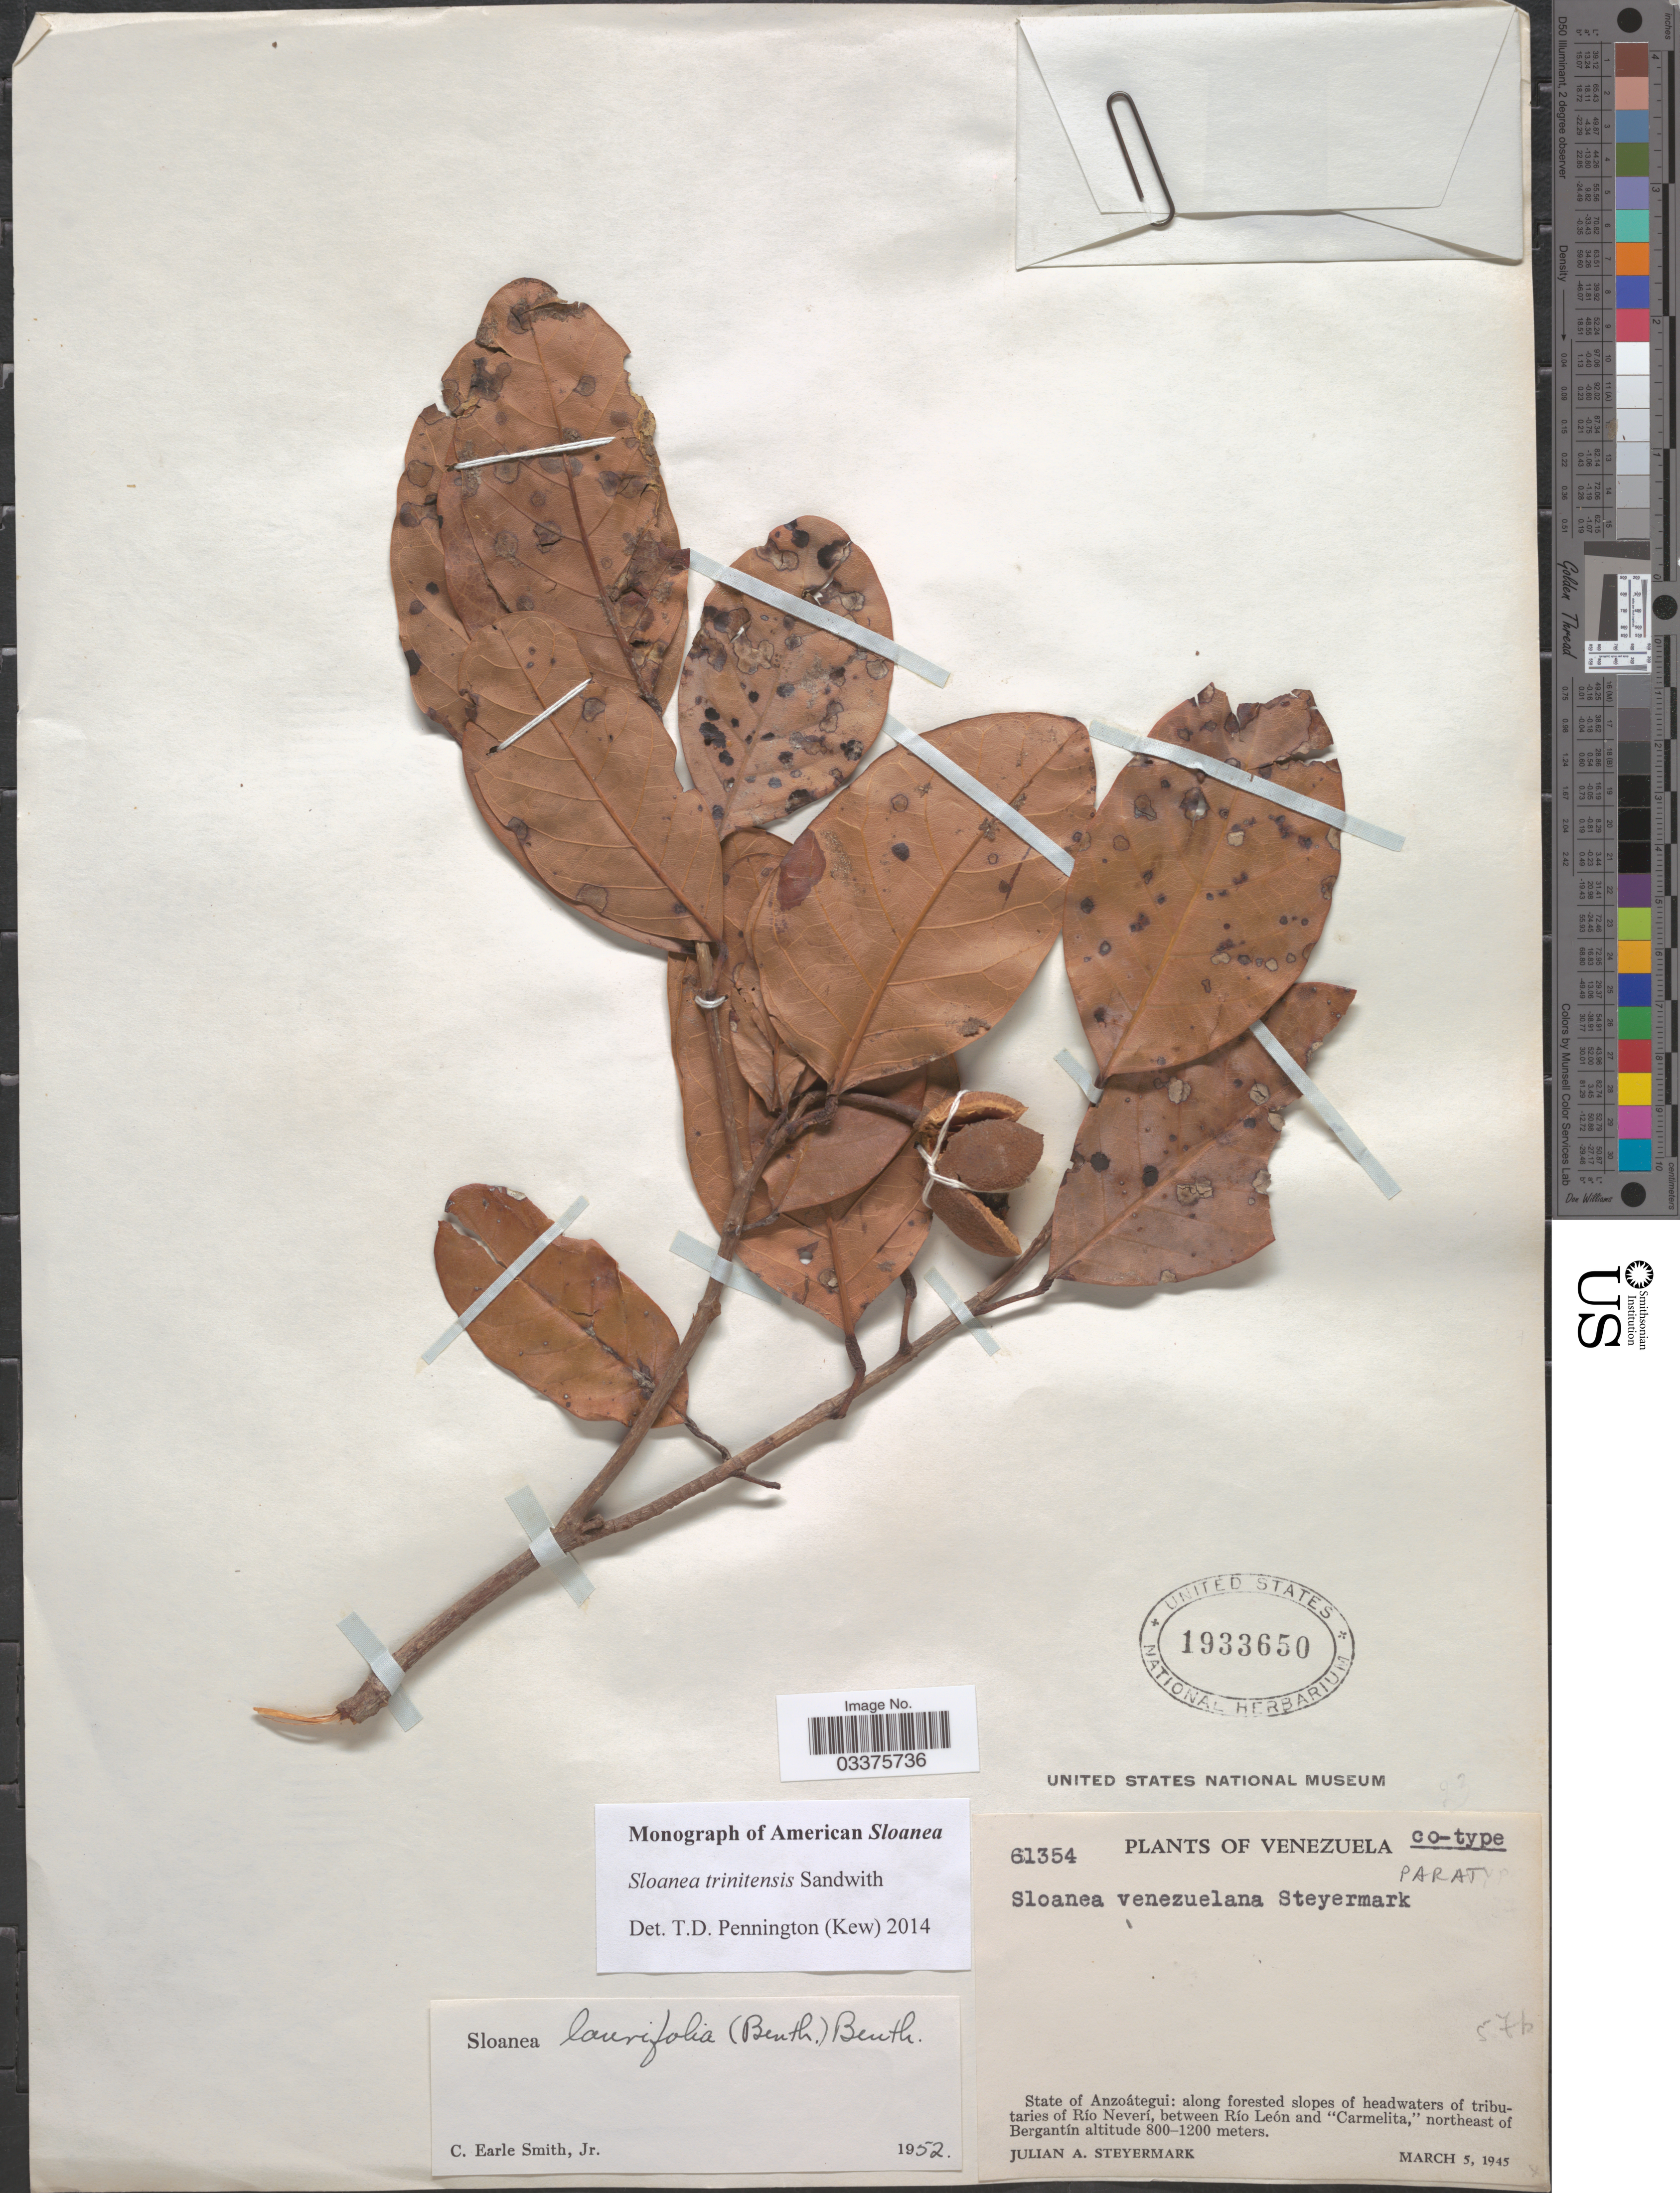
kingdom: Plantae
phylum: Tracheophyta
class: Magnoliopsida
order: Oxalidales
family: Elaeocarpaceae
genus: Sloanea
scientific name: Sloanea trinitensis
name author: Sandwith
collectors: J. Steyermark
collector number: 61354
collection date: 1945-03-05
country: Venezuela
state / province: Anzoategui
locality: Along forested slopes of headwaters of tributaries of Río Neverí, between Río León and "Carmelita," northeast of Bergantín.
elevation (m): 800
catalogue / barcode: US 1933650